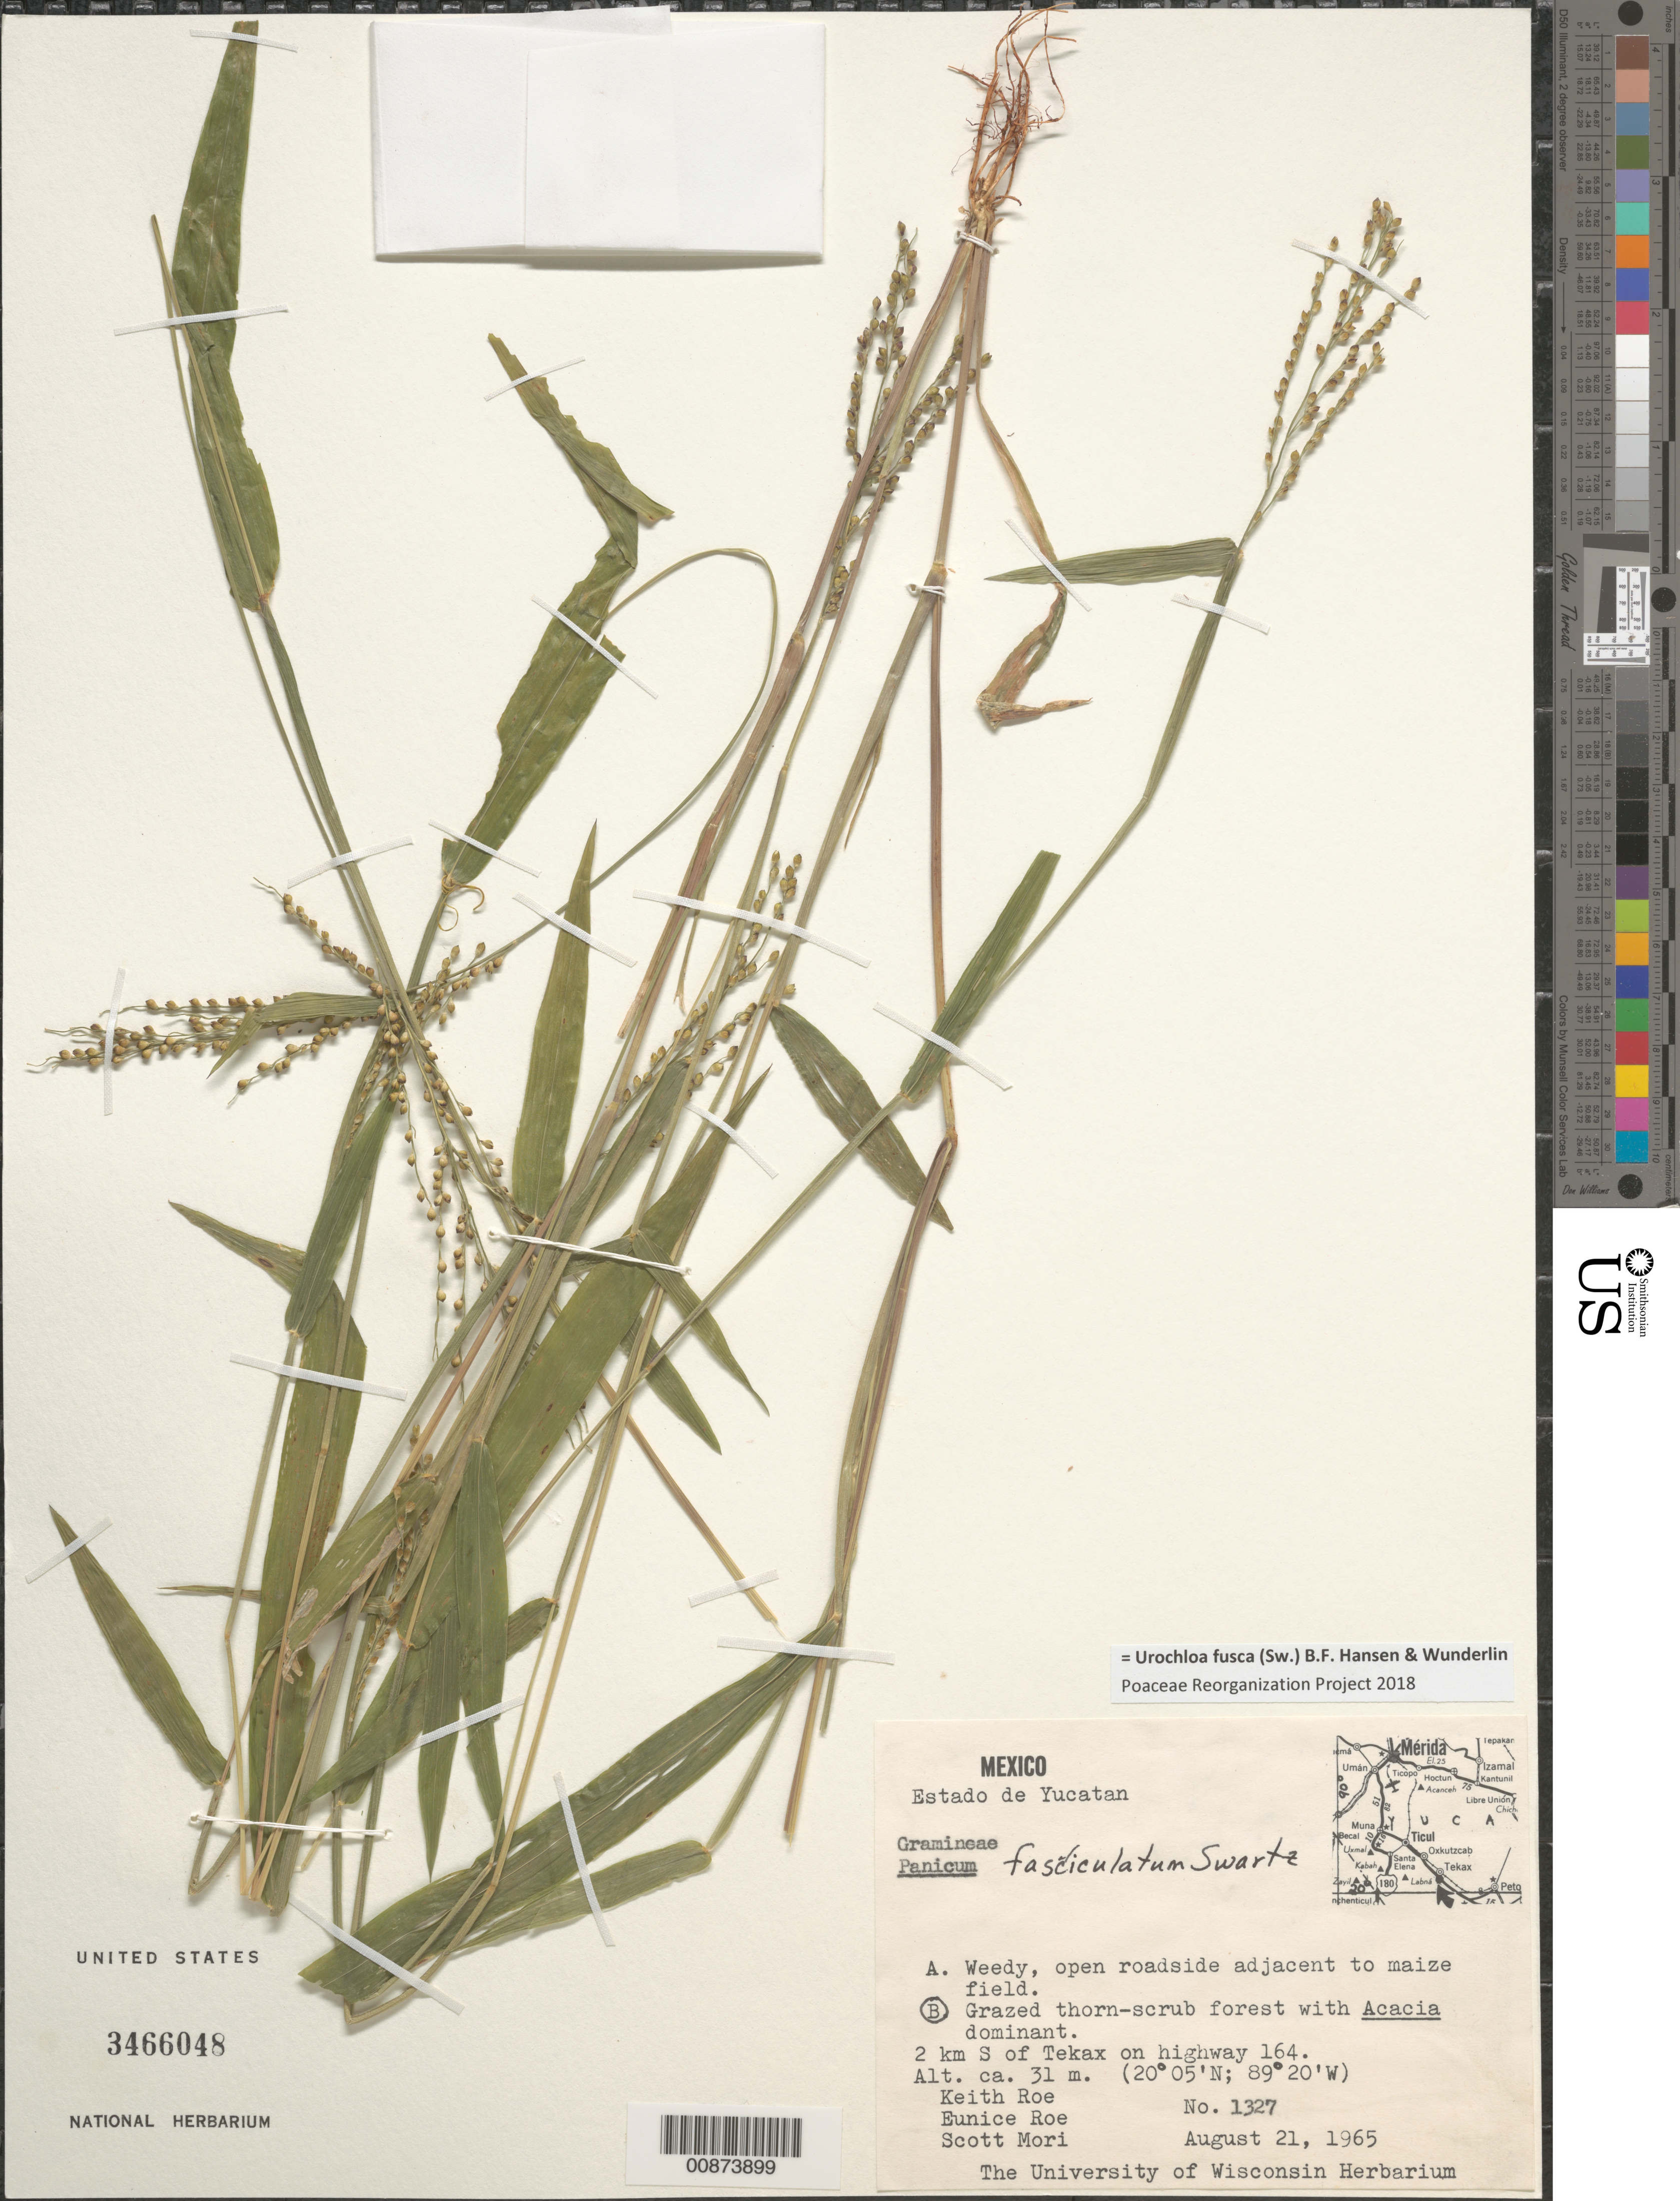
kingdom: Plantae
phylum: Tracheophyta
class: Liliopsida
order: Poales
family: Poaceae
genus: Panicum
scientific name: Panicum fasciculatum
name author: Sw.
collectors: K. E. Roe, E. Roe & S. Mori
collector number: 1327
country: Mexico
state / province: Yucatán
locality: S of Tekax on highway 164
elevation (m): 31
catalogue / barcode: US 3466048